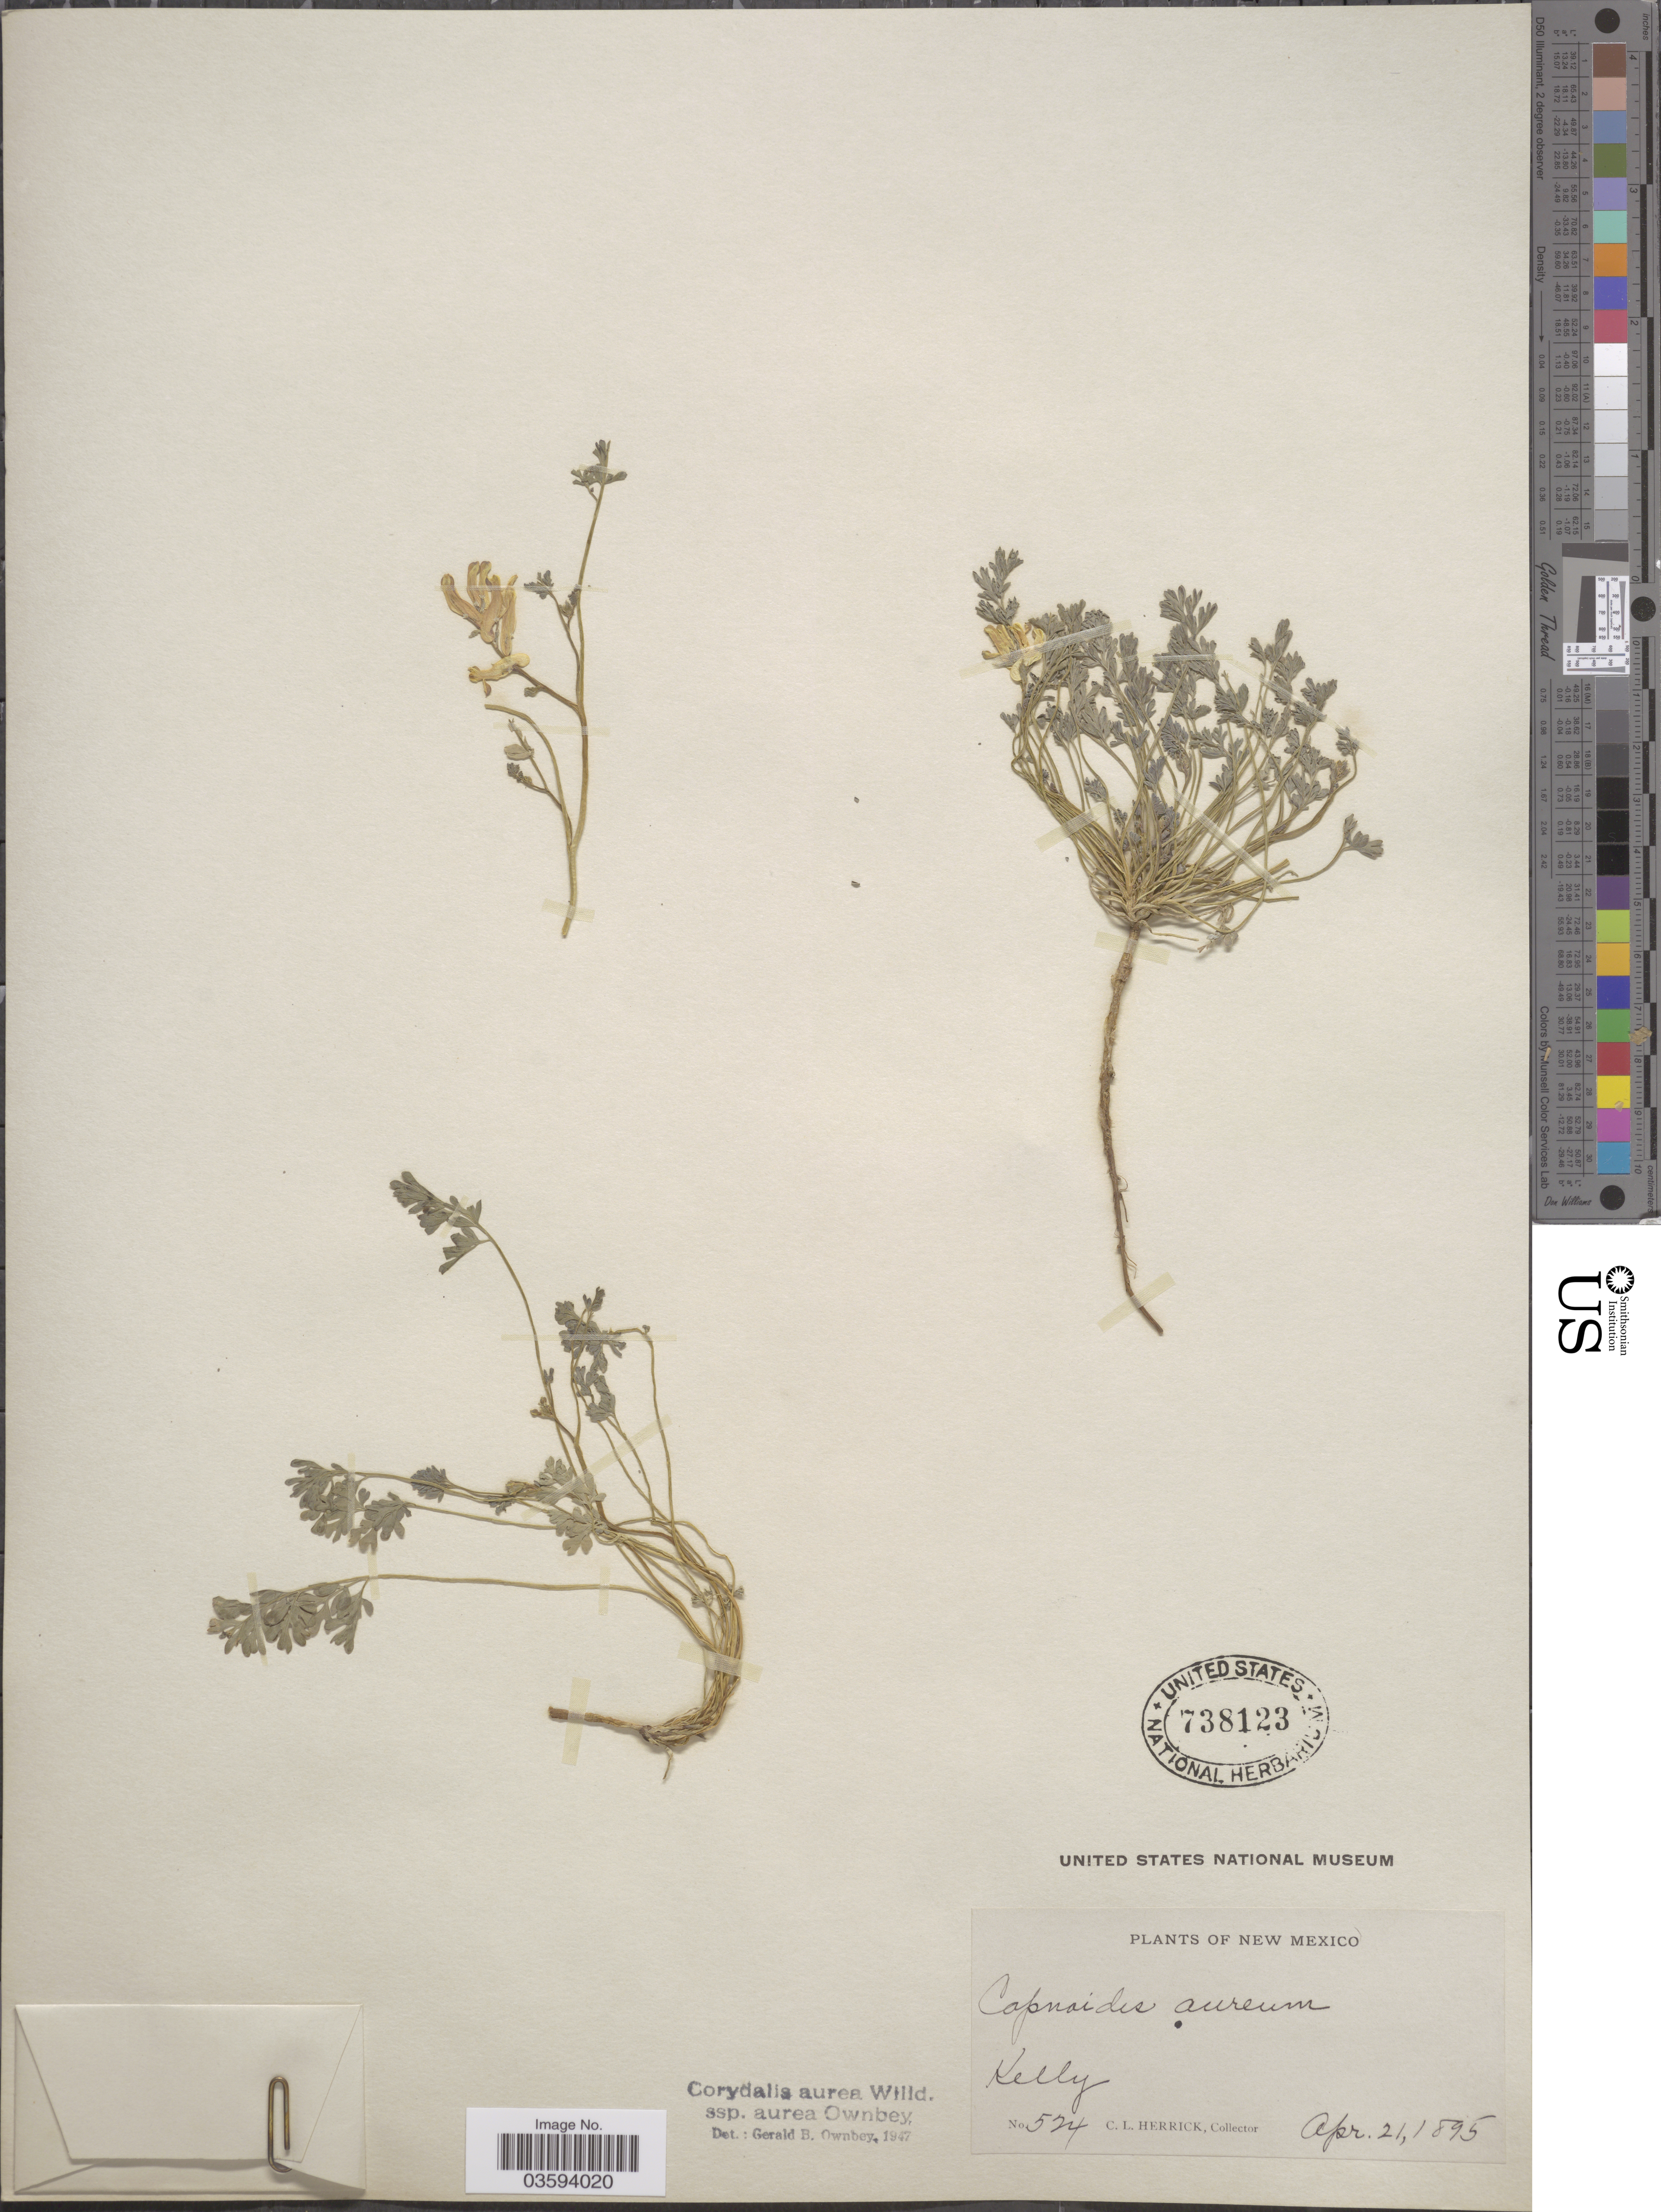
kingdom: Plantae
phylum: Tracheophyta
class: Magnoliopsida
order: Ranunculales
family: Papaveraceae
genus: Corydalis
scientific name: Corydalis aurea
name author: Willd.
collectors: C. Herrick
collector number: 524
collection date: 1895-04-21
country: United States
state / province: New Mexico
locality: Kelly.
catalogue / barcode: US 738123